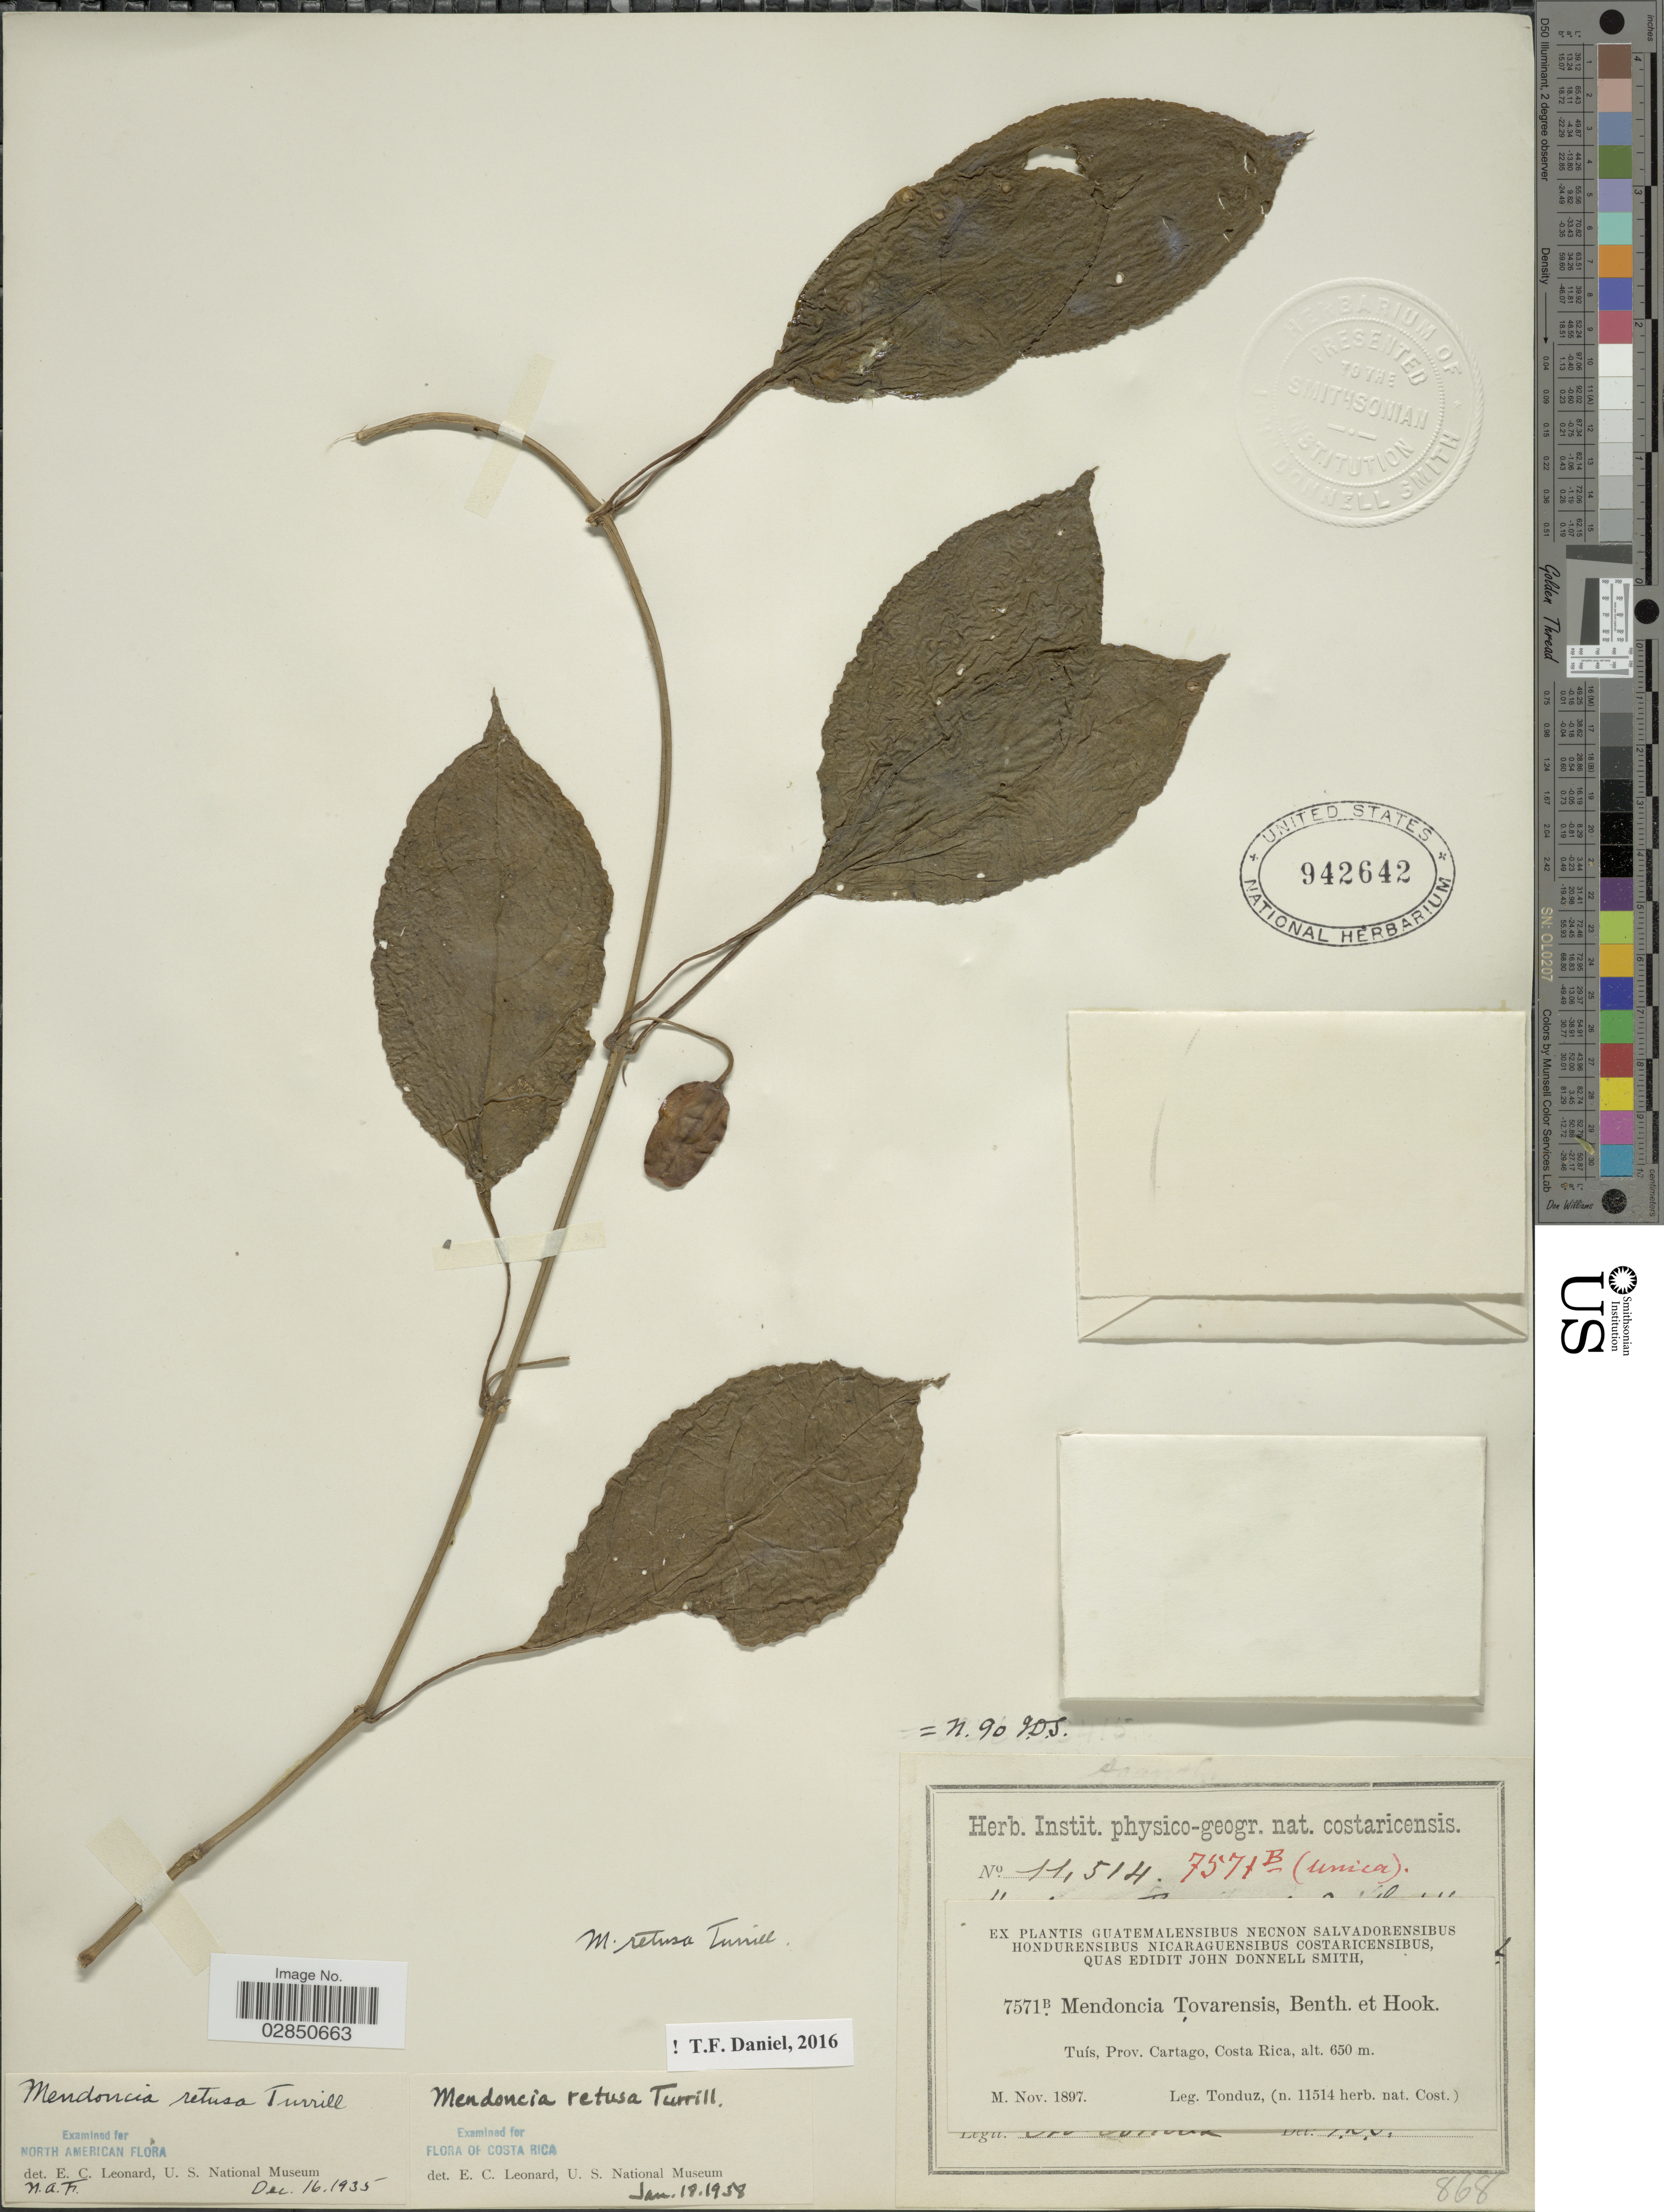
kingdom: Plantae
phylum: Tracheophyta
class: Magnoliopsida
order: Lamiales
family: Acanthaceae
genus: Mendoncia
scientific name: Mendoncia retusa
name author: Turrill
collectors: Tonduz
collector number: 7571B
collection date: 1897-11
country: Costa Rica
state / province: Cartago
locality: Tuís, Prov. Cartago, Costa Rica.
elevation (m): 650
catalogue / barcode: US 942642